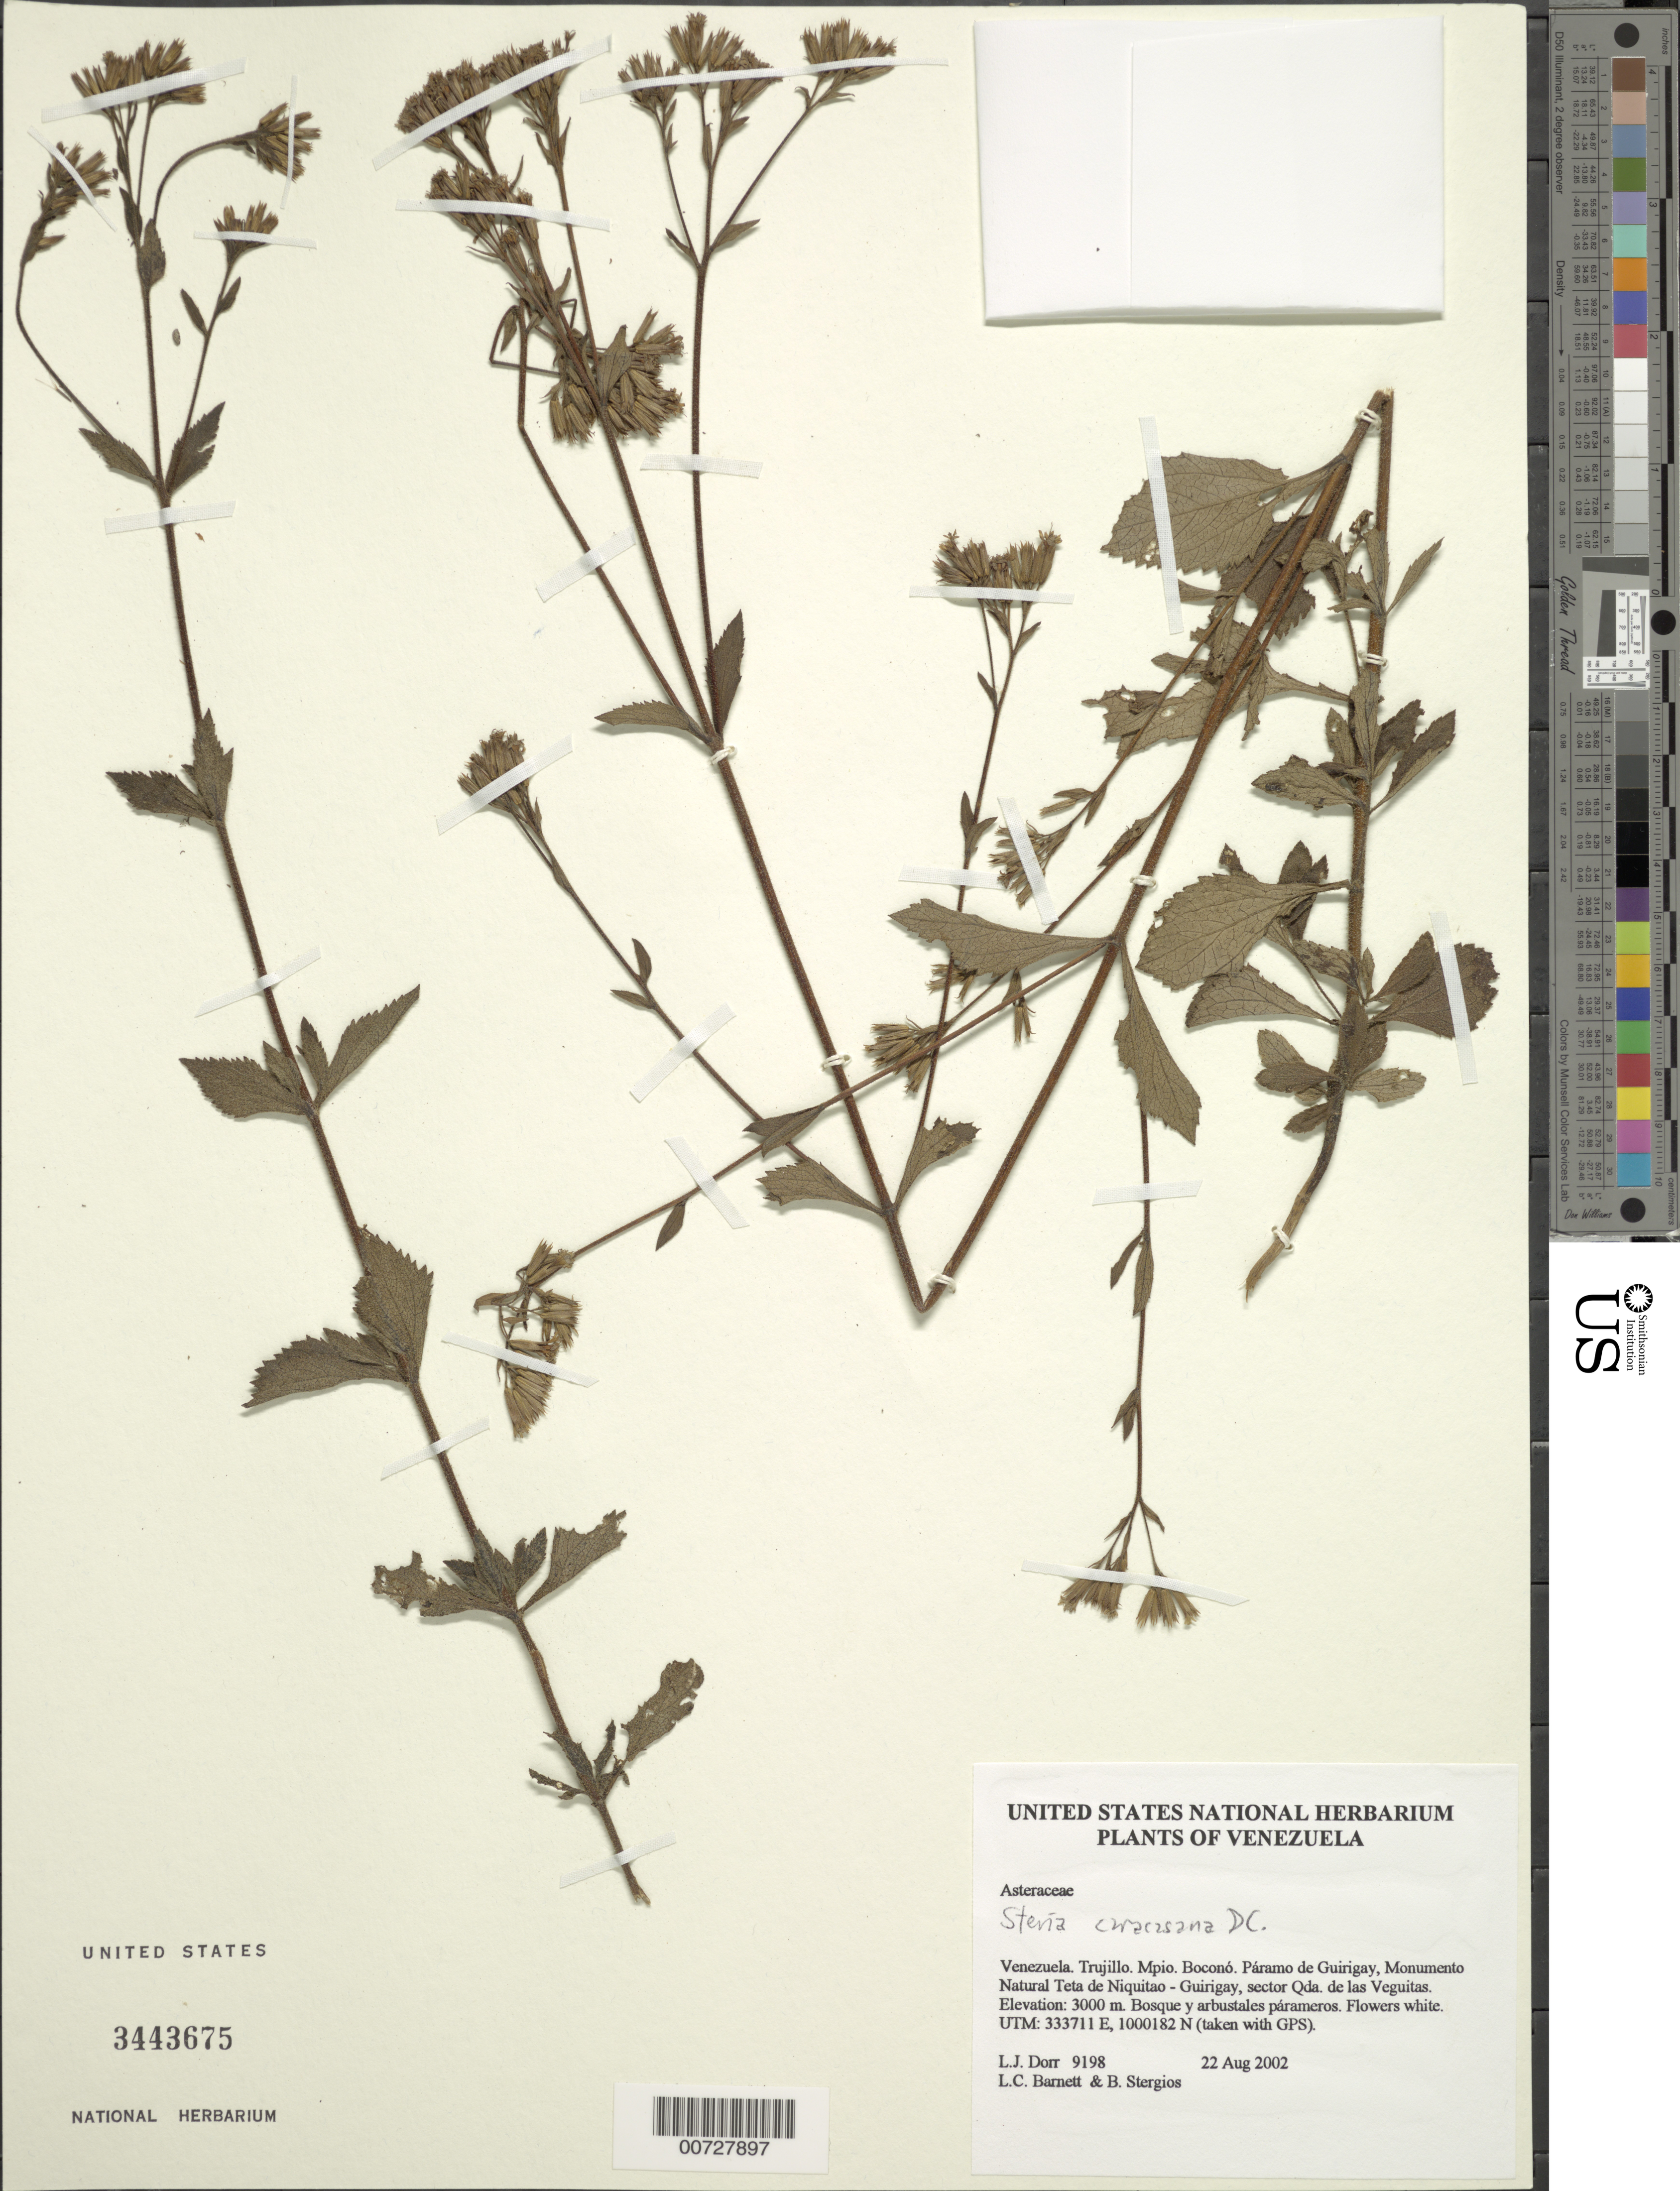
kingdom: Plantae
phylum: Tracheophyta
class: Magnoliopsida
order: Asterales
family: Asteraceae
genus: Stevia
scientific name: Stevia caracasana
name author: DC.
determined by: Robinson, Harold E., (US)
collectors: L. J. Dorr, L. C. Barnett & B. G. Stergios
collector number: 9198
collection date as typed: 22 Aug 2002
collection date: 2002-08-22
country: Venezuela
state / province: Trujillo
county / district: Boconó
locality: Páramo de Guirigay, Monumento Natural Teta de Niquitao - Guirigay, sector Las Veguitas.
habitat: Bosque y arbustales párameros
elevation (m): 3000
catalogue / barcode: US 3443675